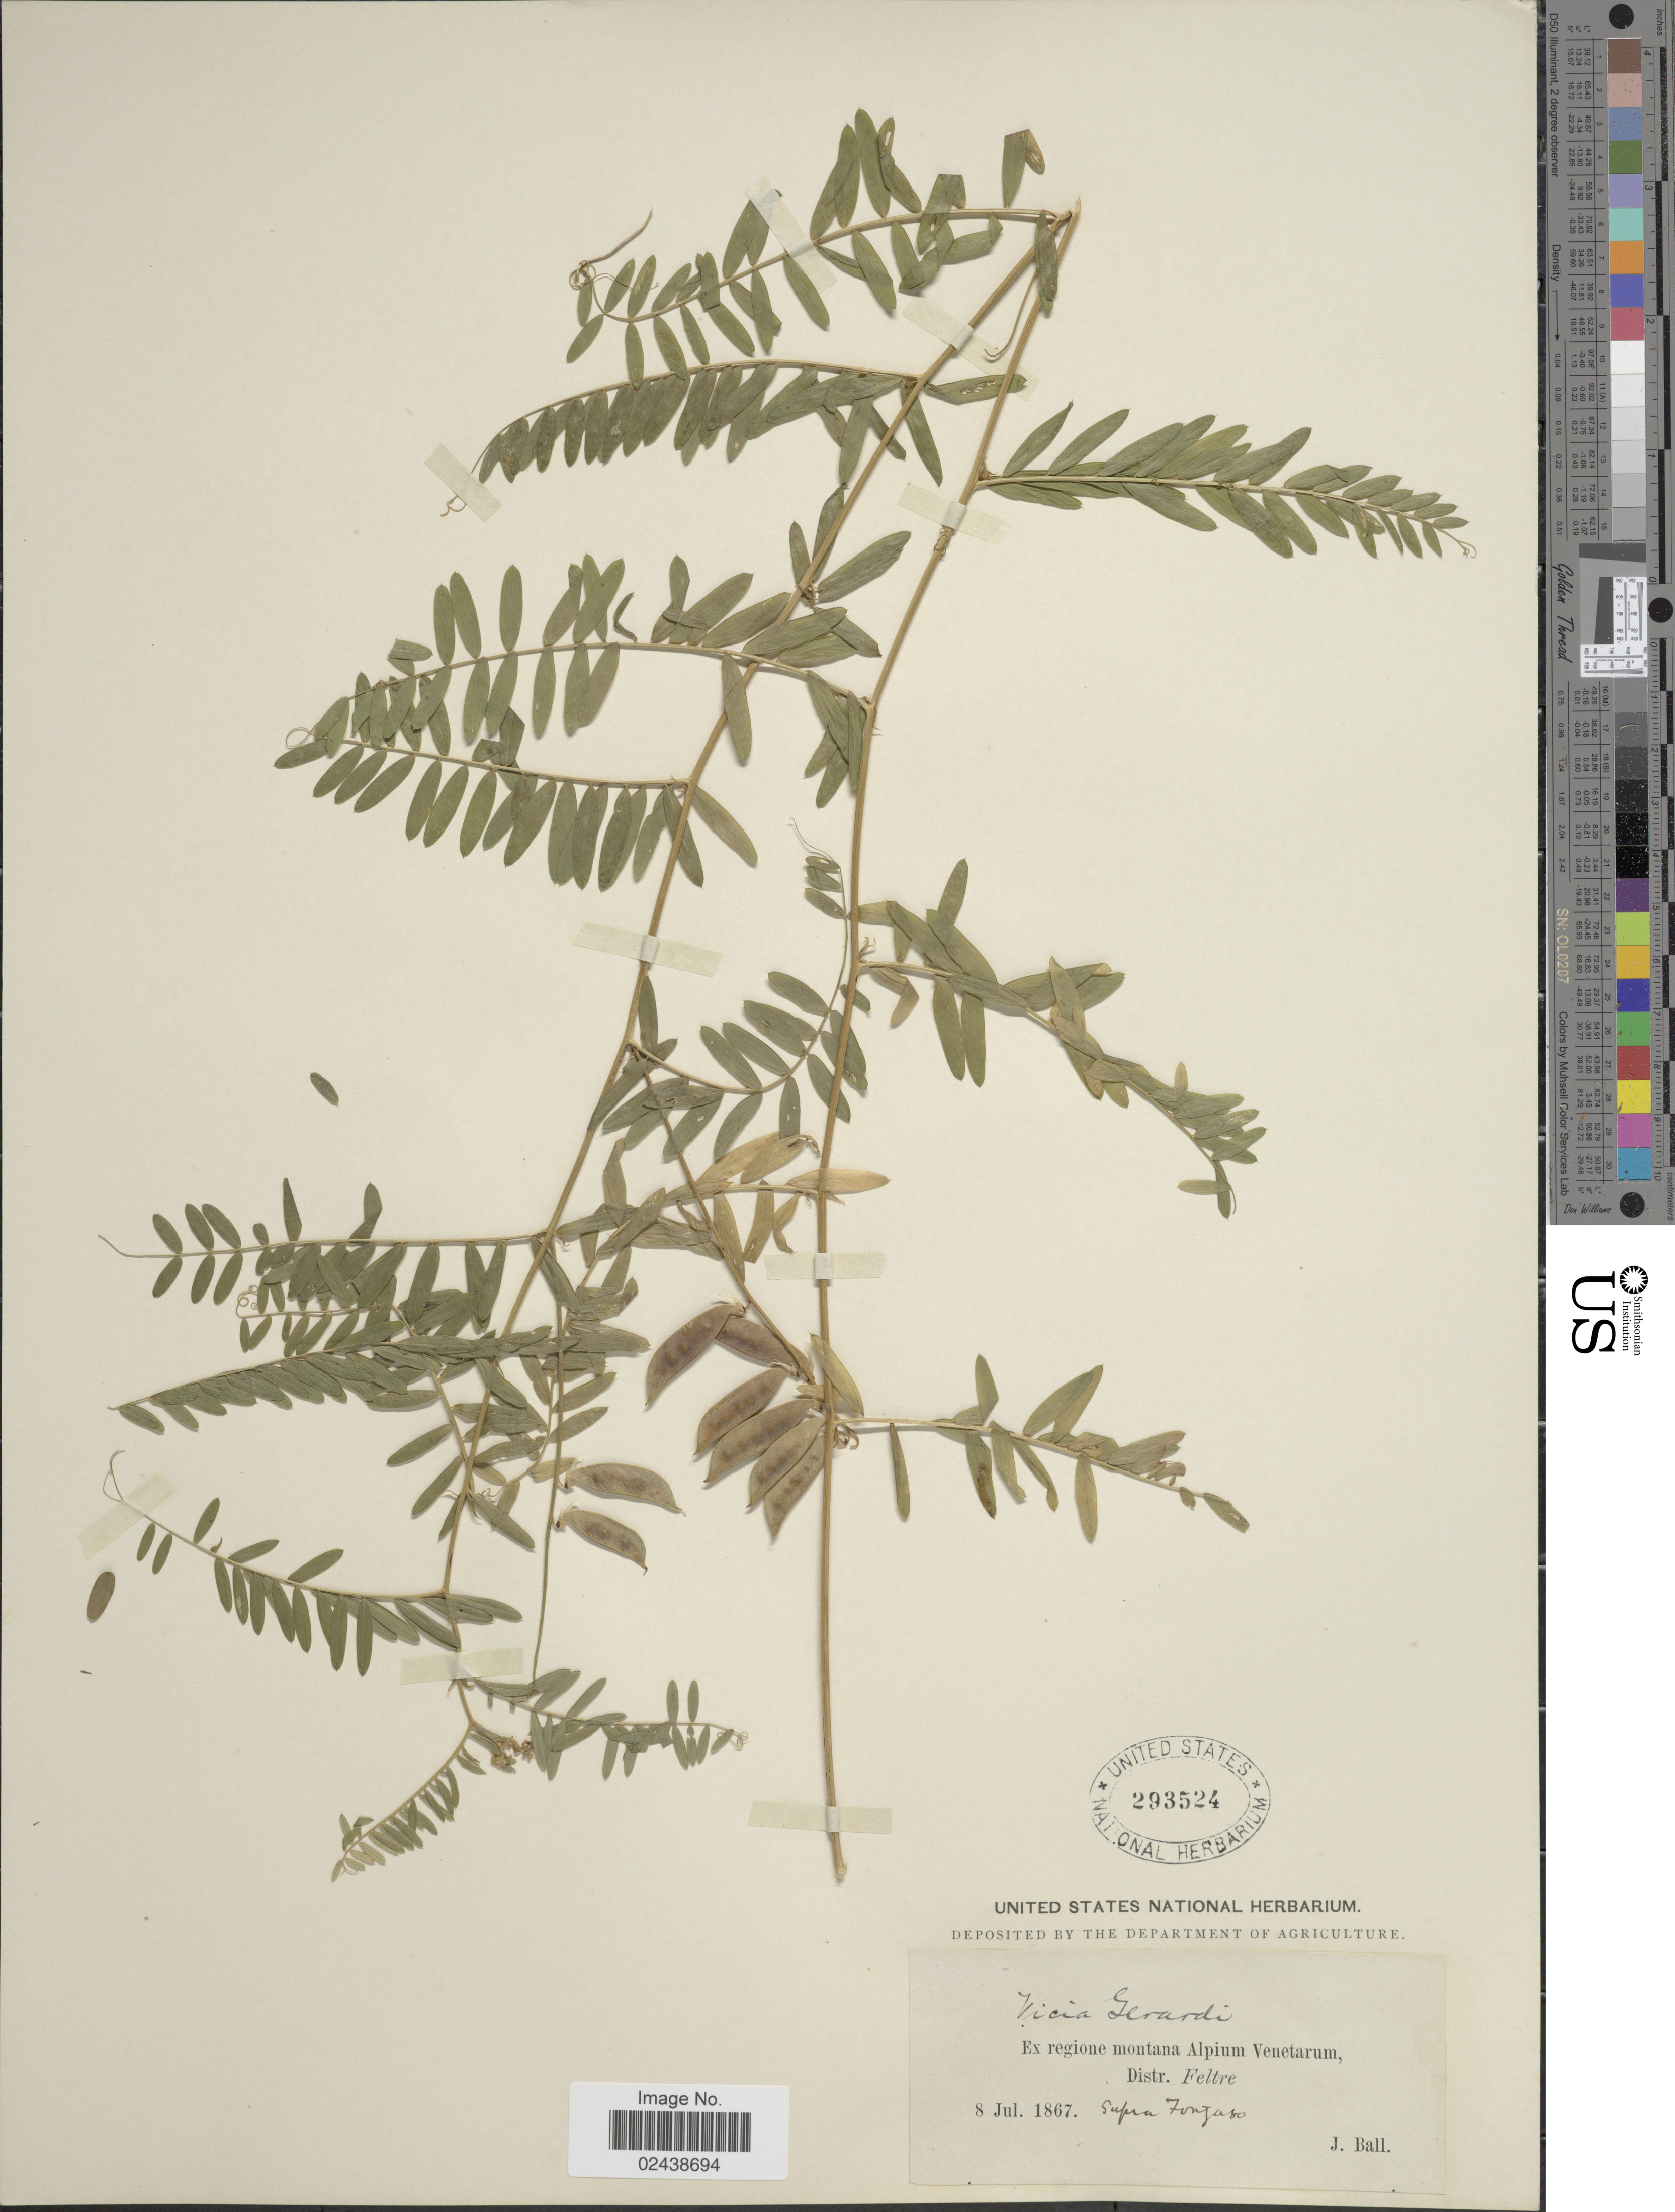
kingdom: Plantae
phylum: Tracheophyta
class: Magnoliopsida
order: Fabales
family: Fabaceae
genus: Vicia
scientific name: Vicia cassubica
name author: L.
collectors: J. Ball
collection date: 1867-07-08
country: Italy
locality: Ex regione montana Alpium Venetarum, Distr. Feltre. Supra Fonzaso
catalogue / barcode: US 293524